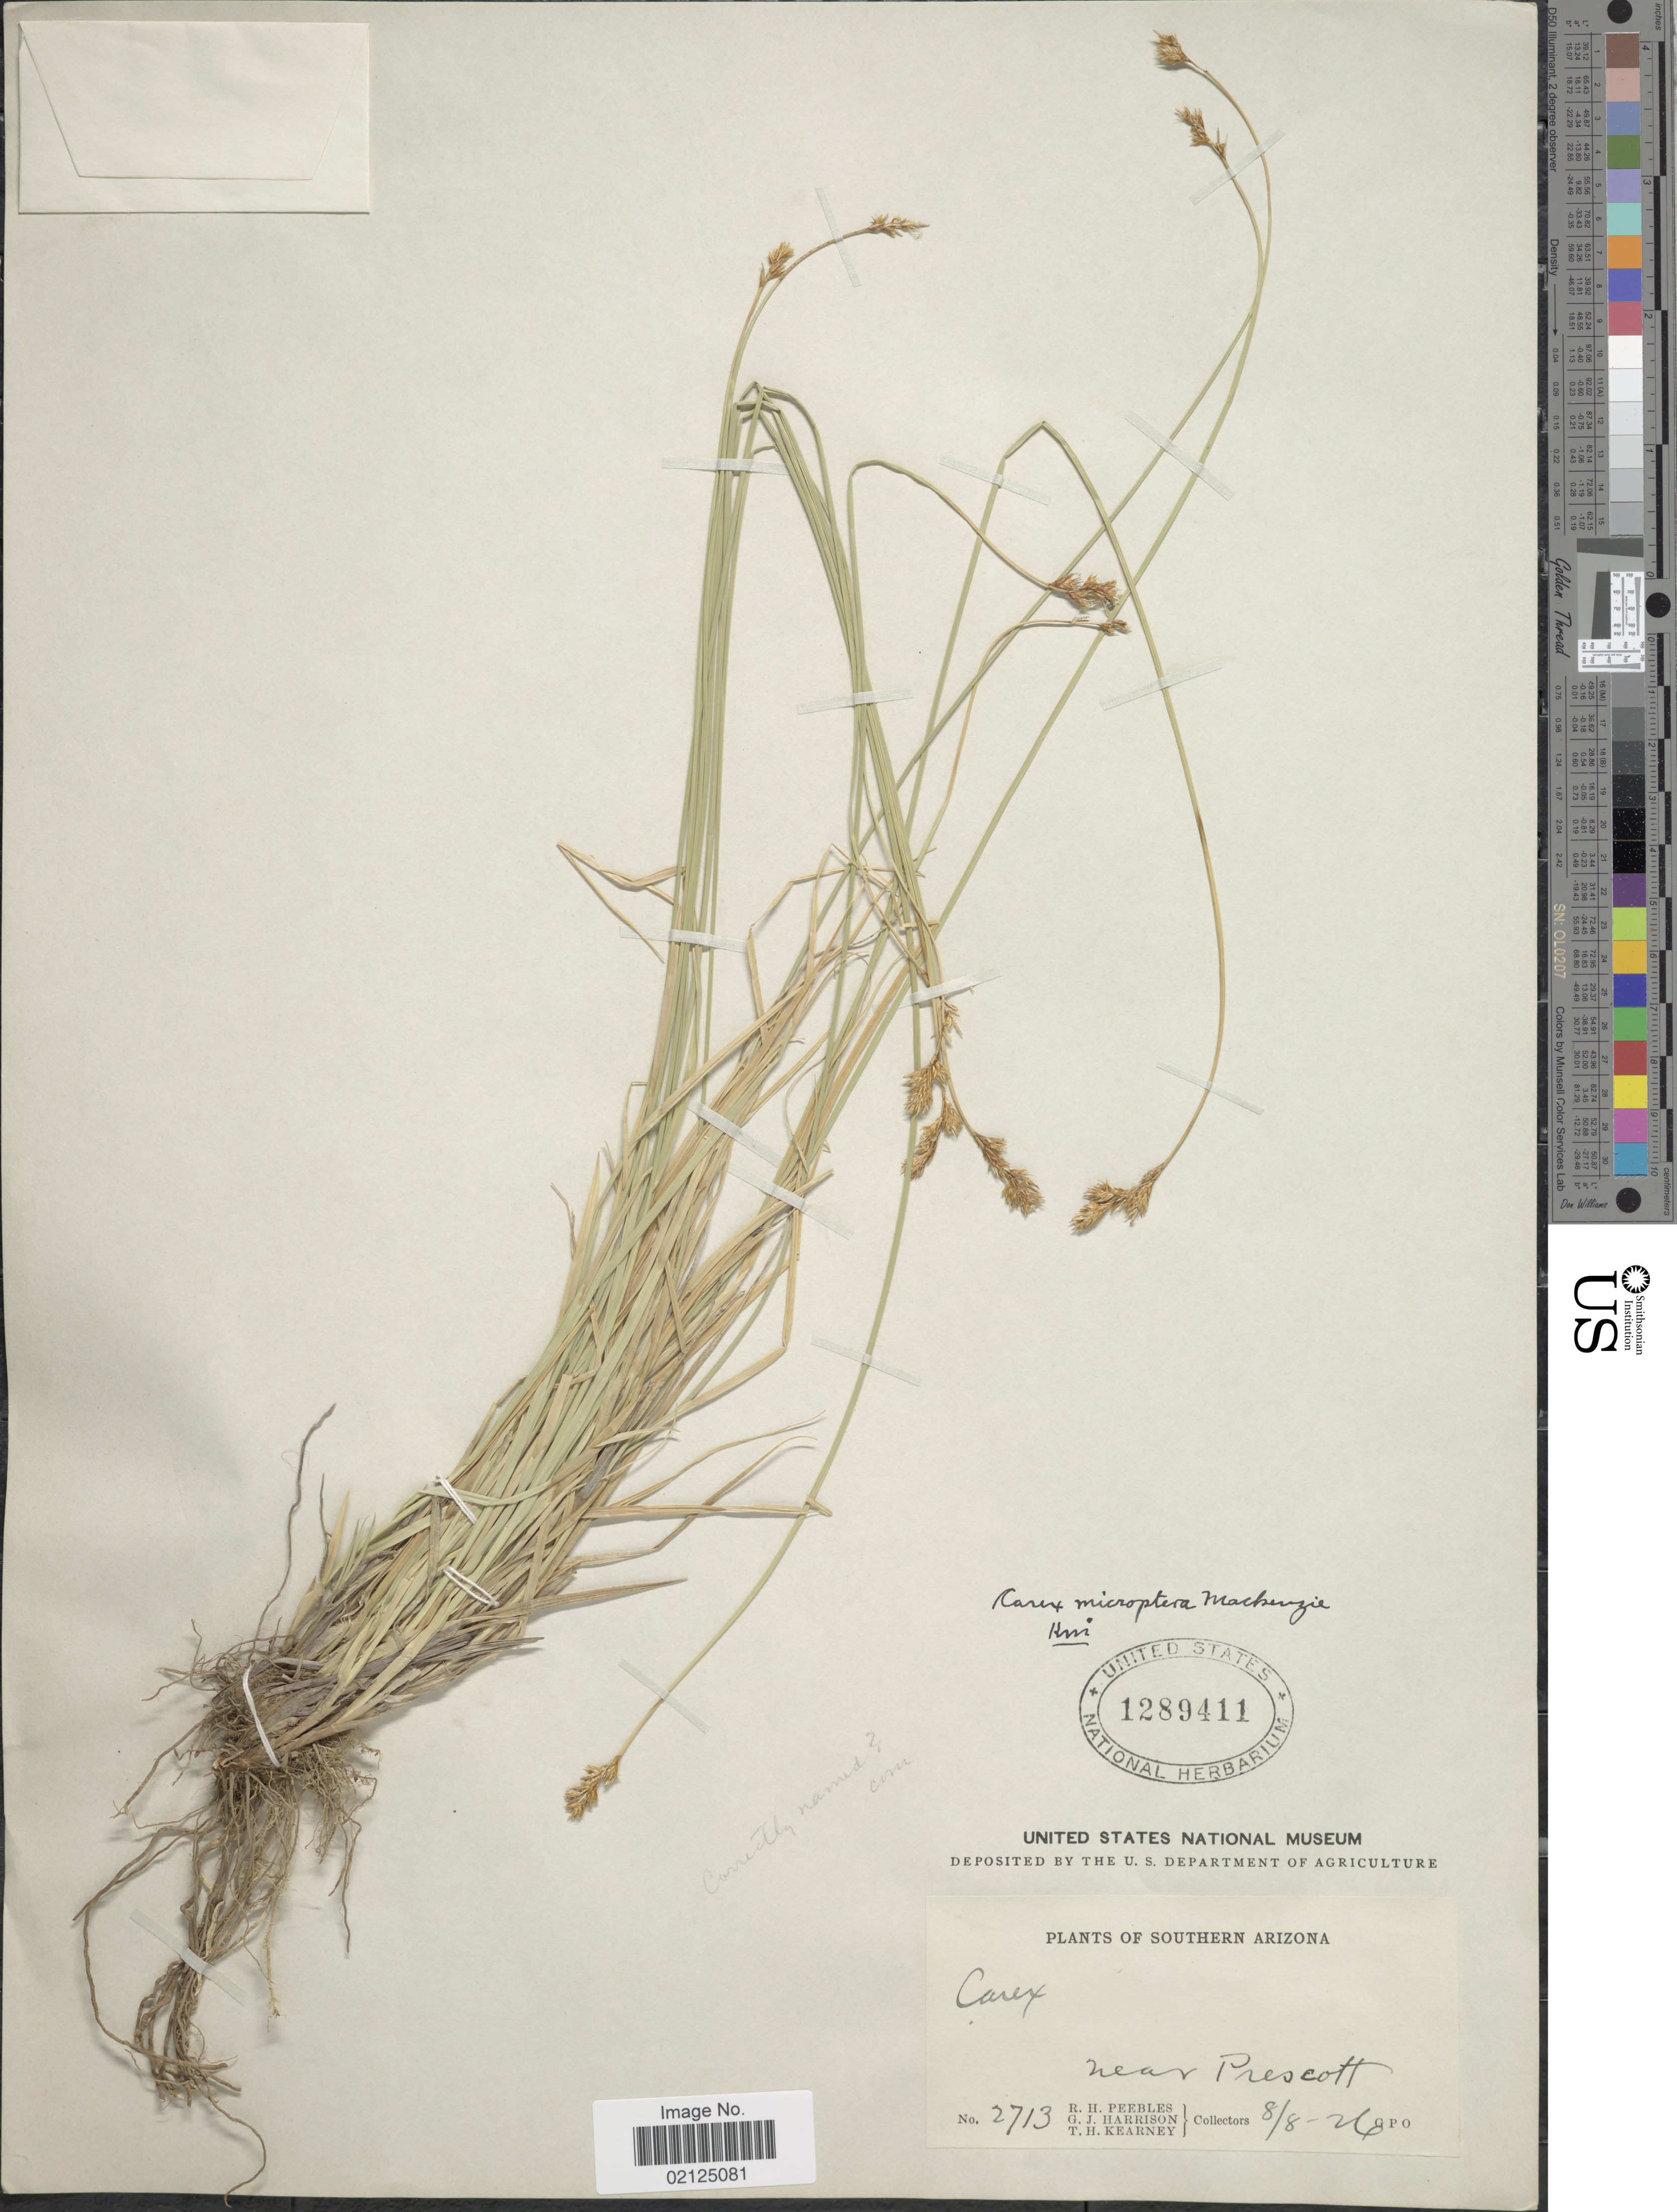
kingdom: Plantae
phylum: Tracheophyta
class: Liliopsida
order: Poales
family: Cyperaceae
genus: Carex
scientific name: Carex microptera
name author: Mack.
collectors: R. H. Peebles, G. J. Harrison & T. H. Kearney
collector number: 2713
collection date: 1926-08-08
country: United States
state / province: Arizona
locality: Southern Arizona, Near Prescott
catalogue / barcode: US 1289411